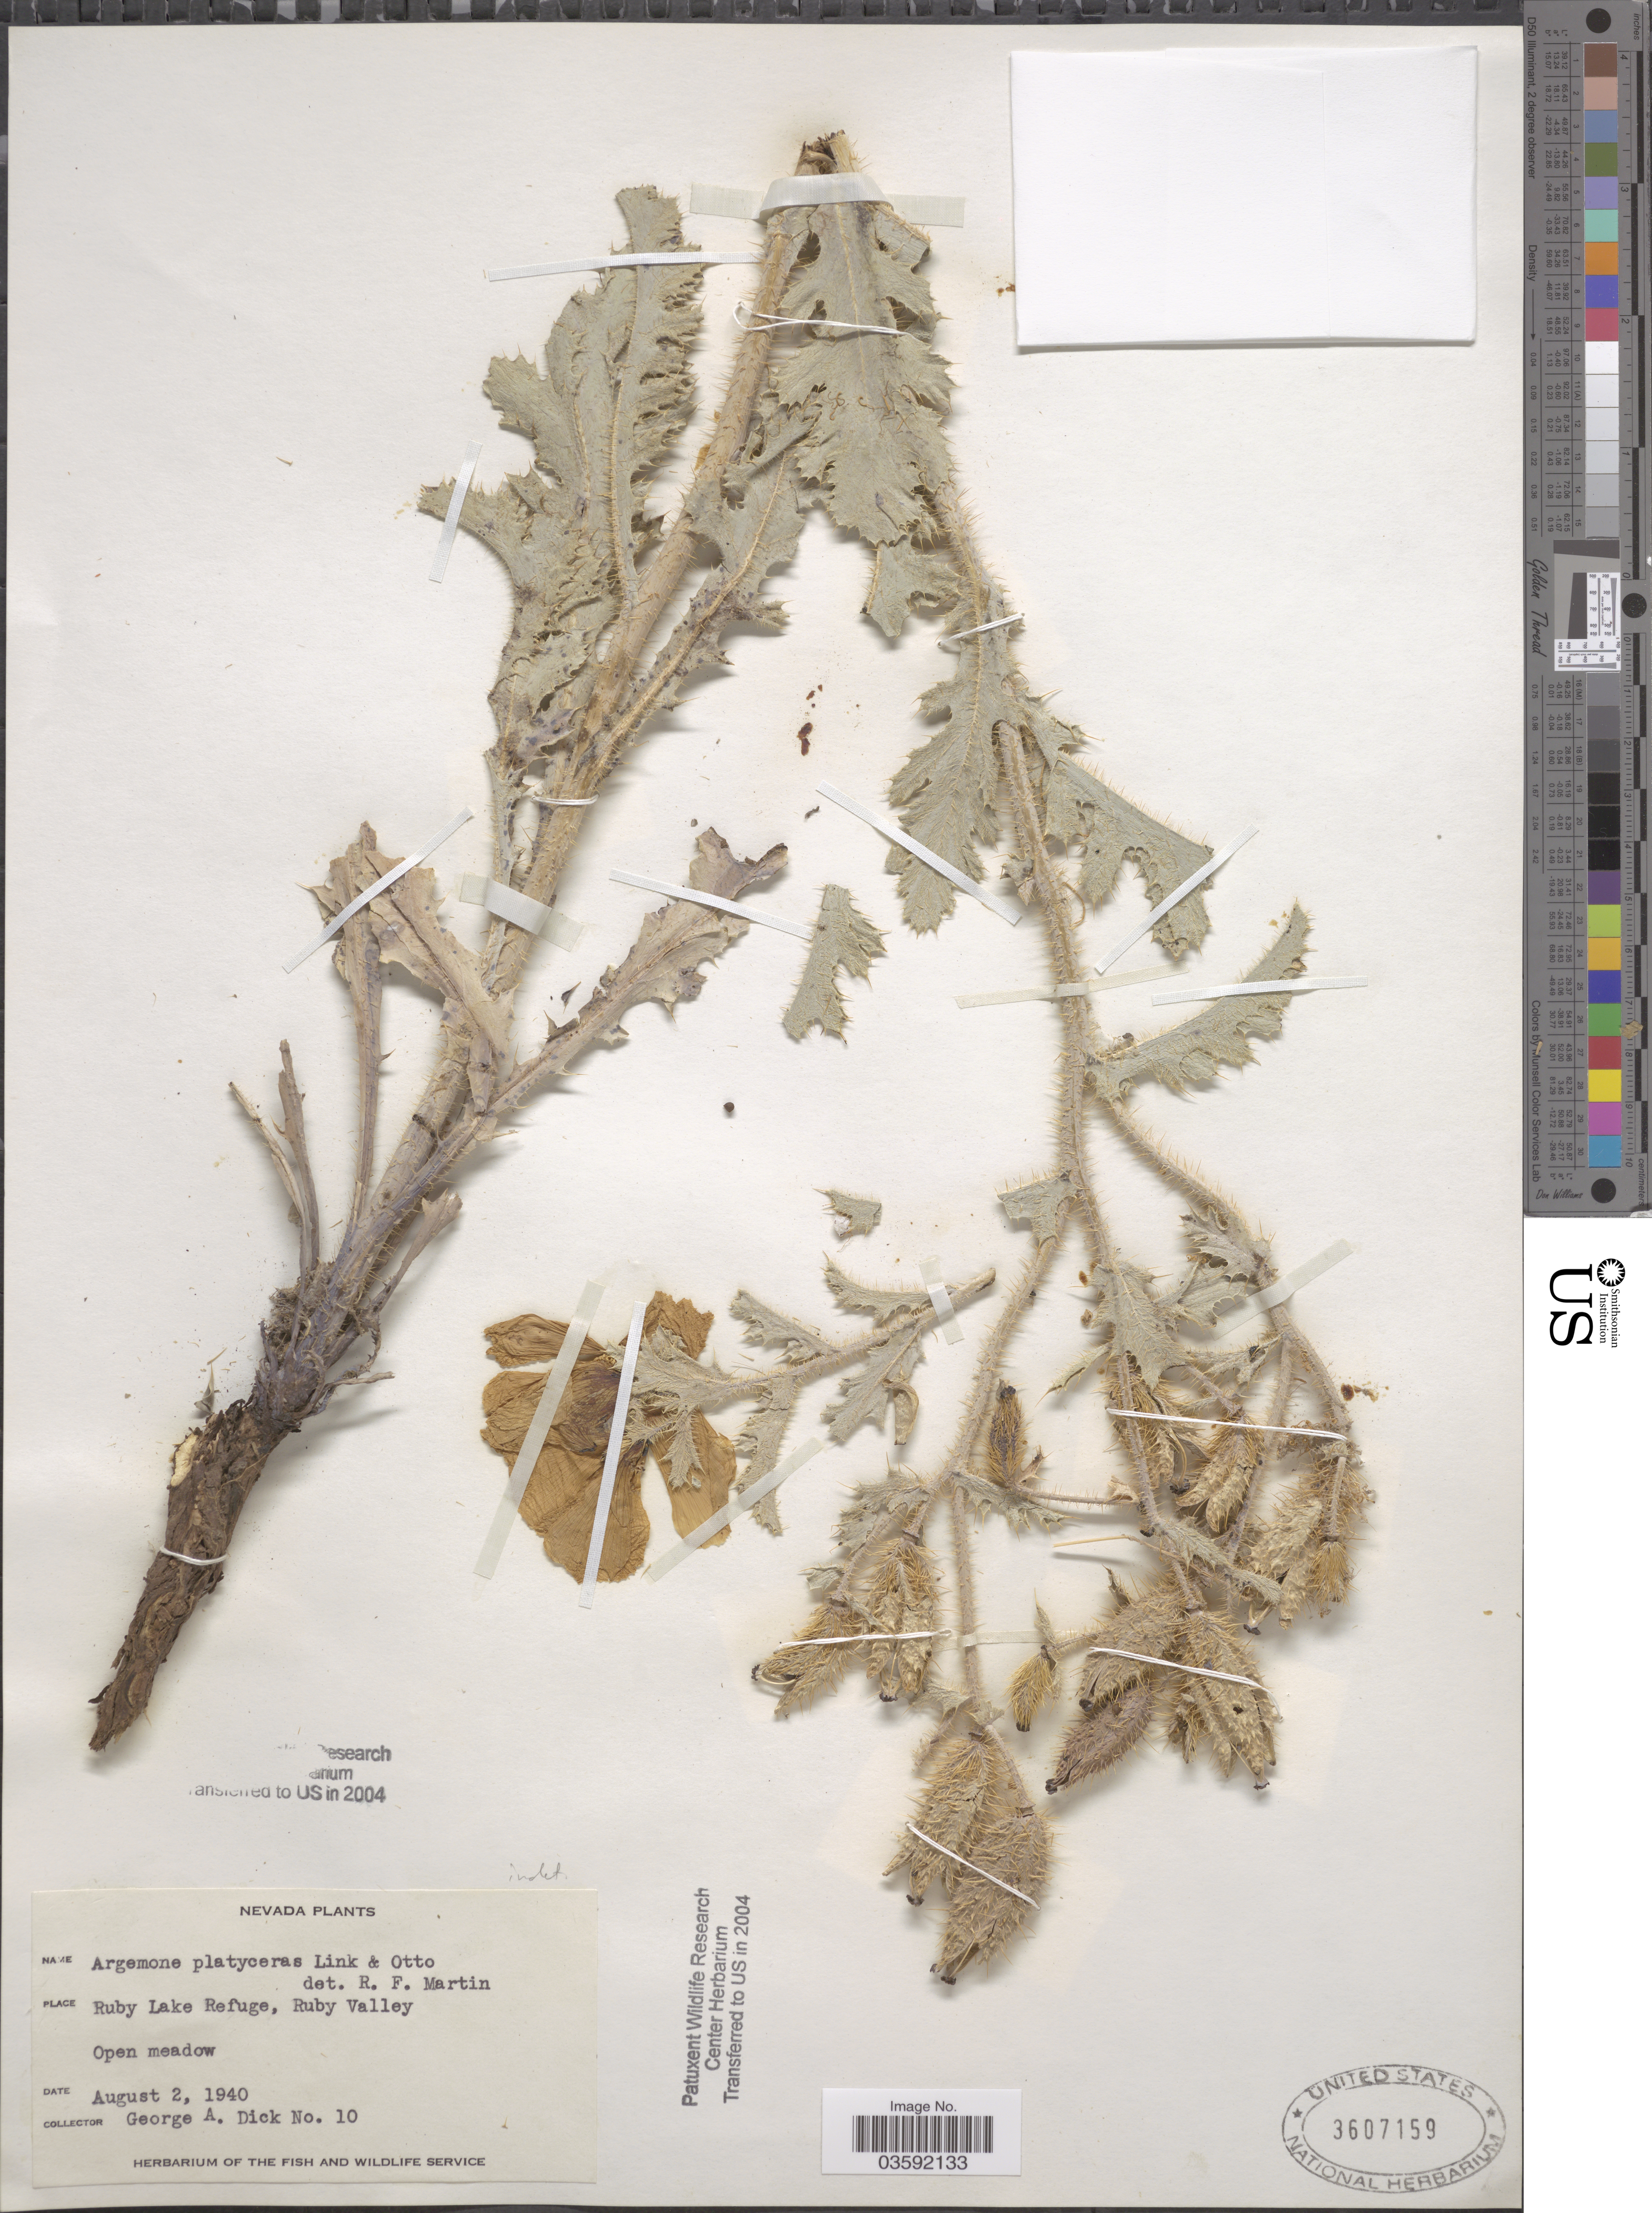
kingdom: Plantae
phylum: Tracheophyta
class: Magnoliopsida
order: Ranunculales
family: Papaveraceae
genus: Argemone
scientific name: Argemone sp.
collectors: G. Dick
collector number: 10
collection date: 1940-08-02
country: United States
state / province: Nevada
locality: Ruby Lake Refuge, Ruby Valley.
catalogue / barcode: US 3607159